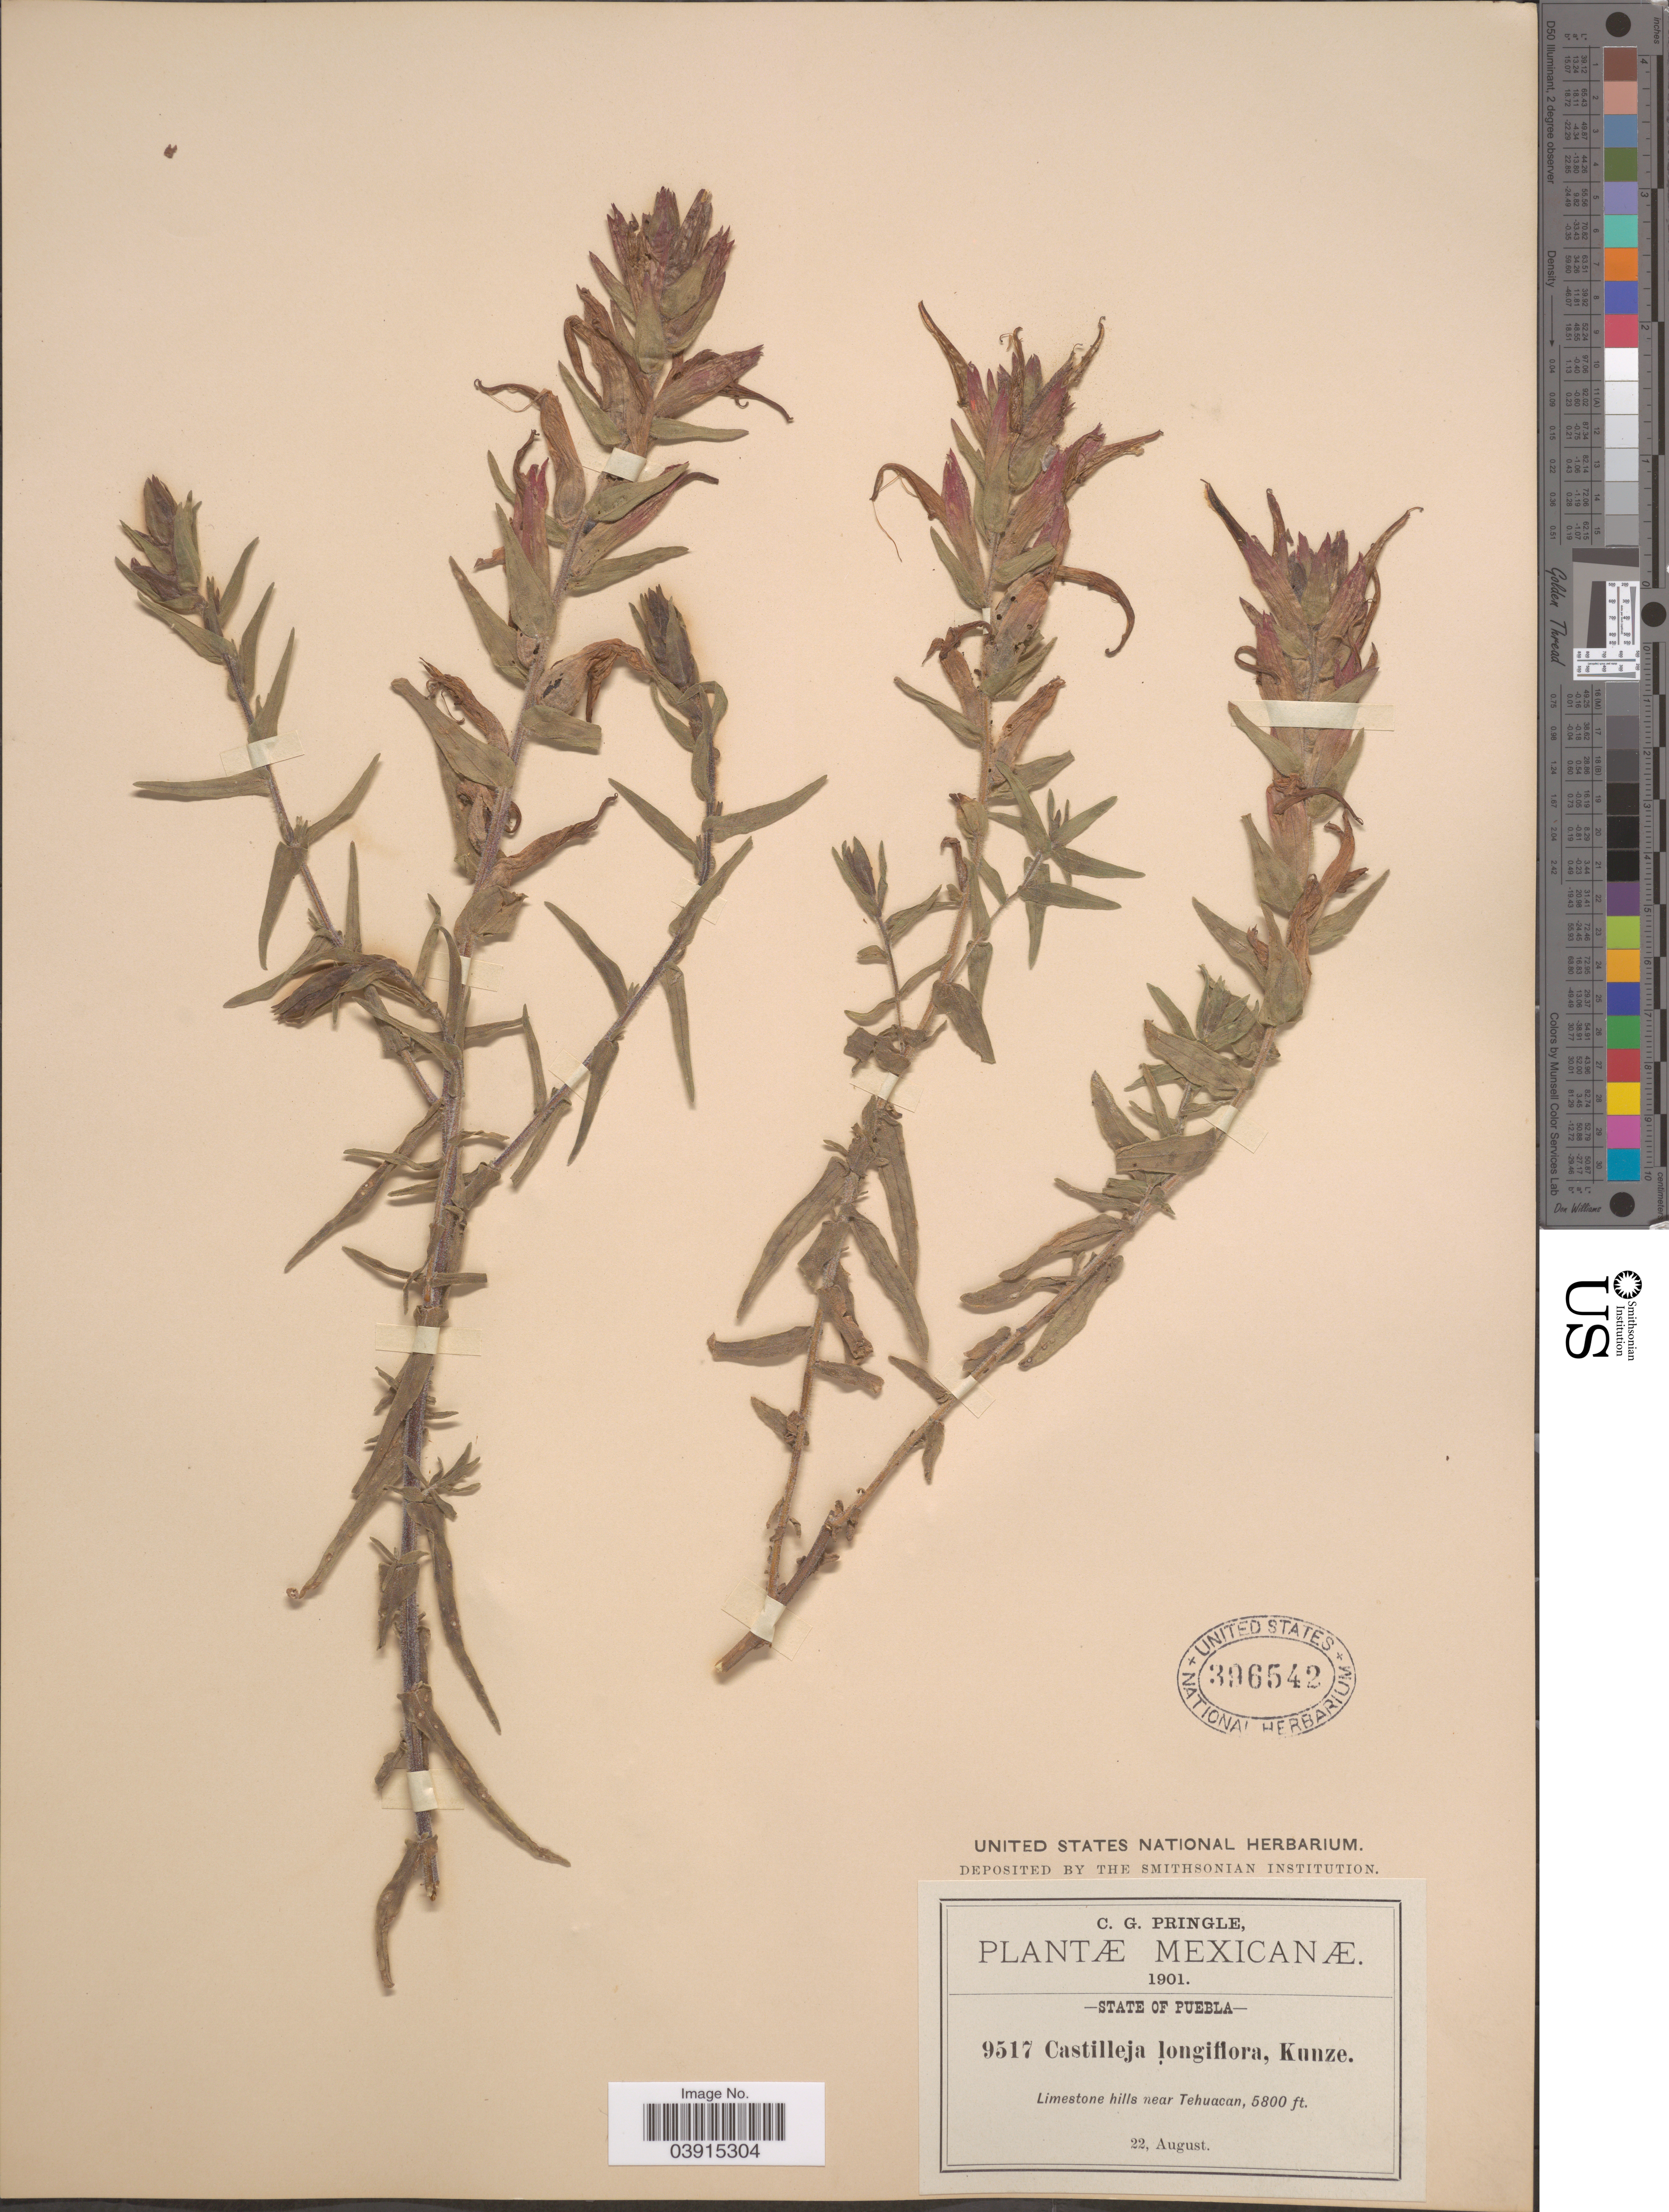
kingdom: Plantae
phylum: Tracheophyta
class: Magnoliopsida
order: Lamiales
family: Orobanchaceae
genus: Castilleja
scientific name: Castilleja longiflora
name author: Kunze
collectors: C. G. Pringle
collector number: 9517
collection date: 1901-08-22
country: Mexico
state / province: Puebla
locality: Limestone hills near Tehuacan.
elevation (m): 1768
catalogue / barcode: US 396542